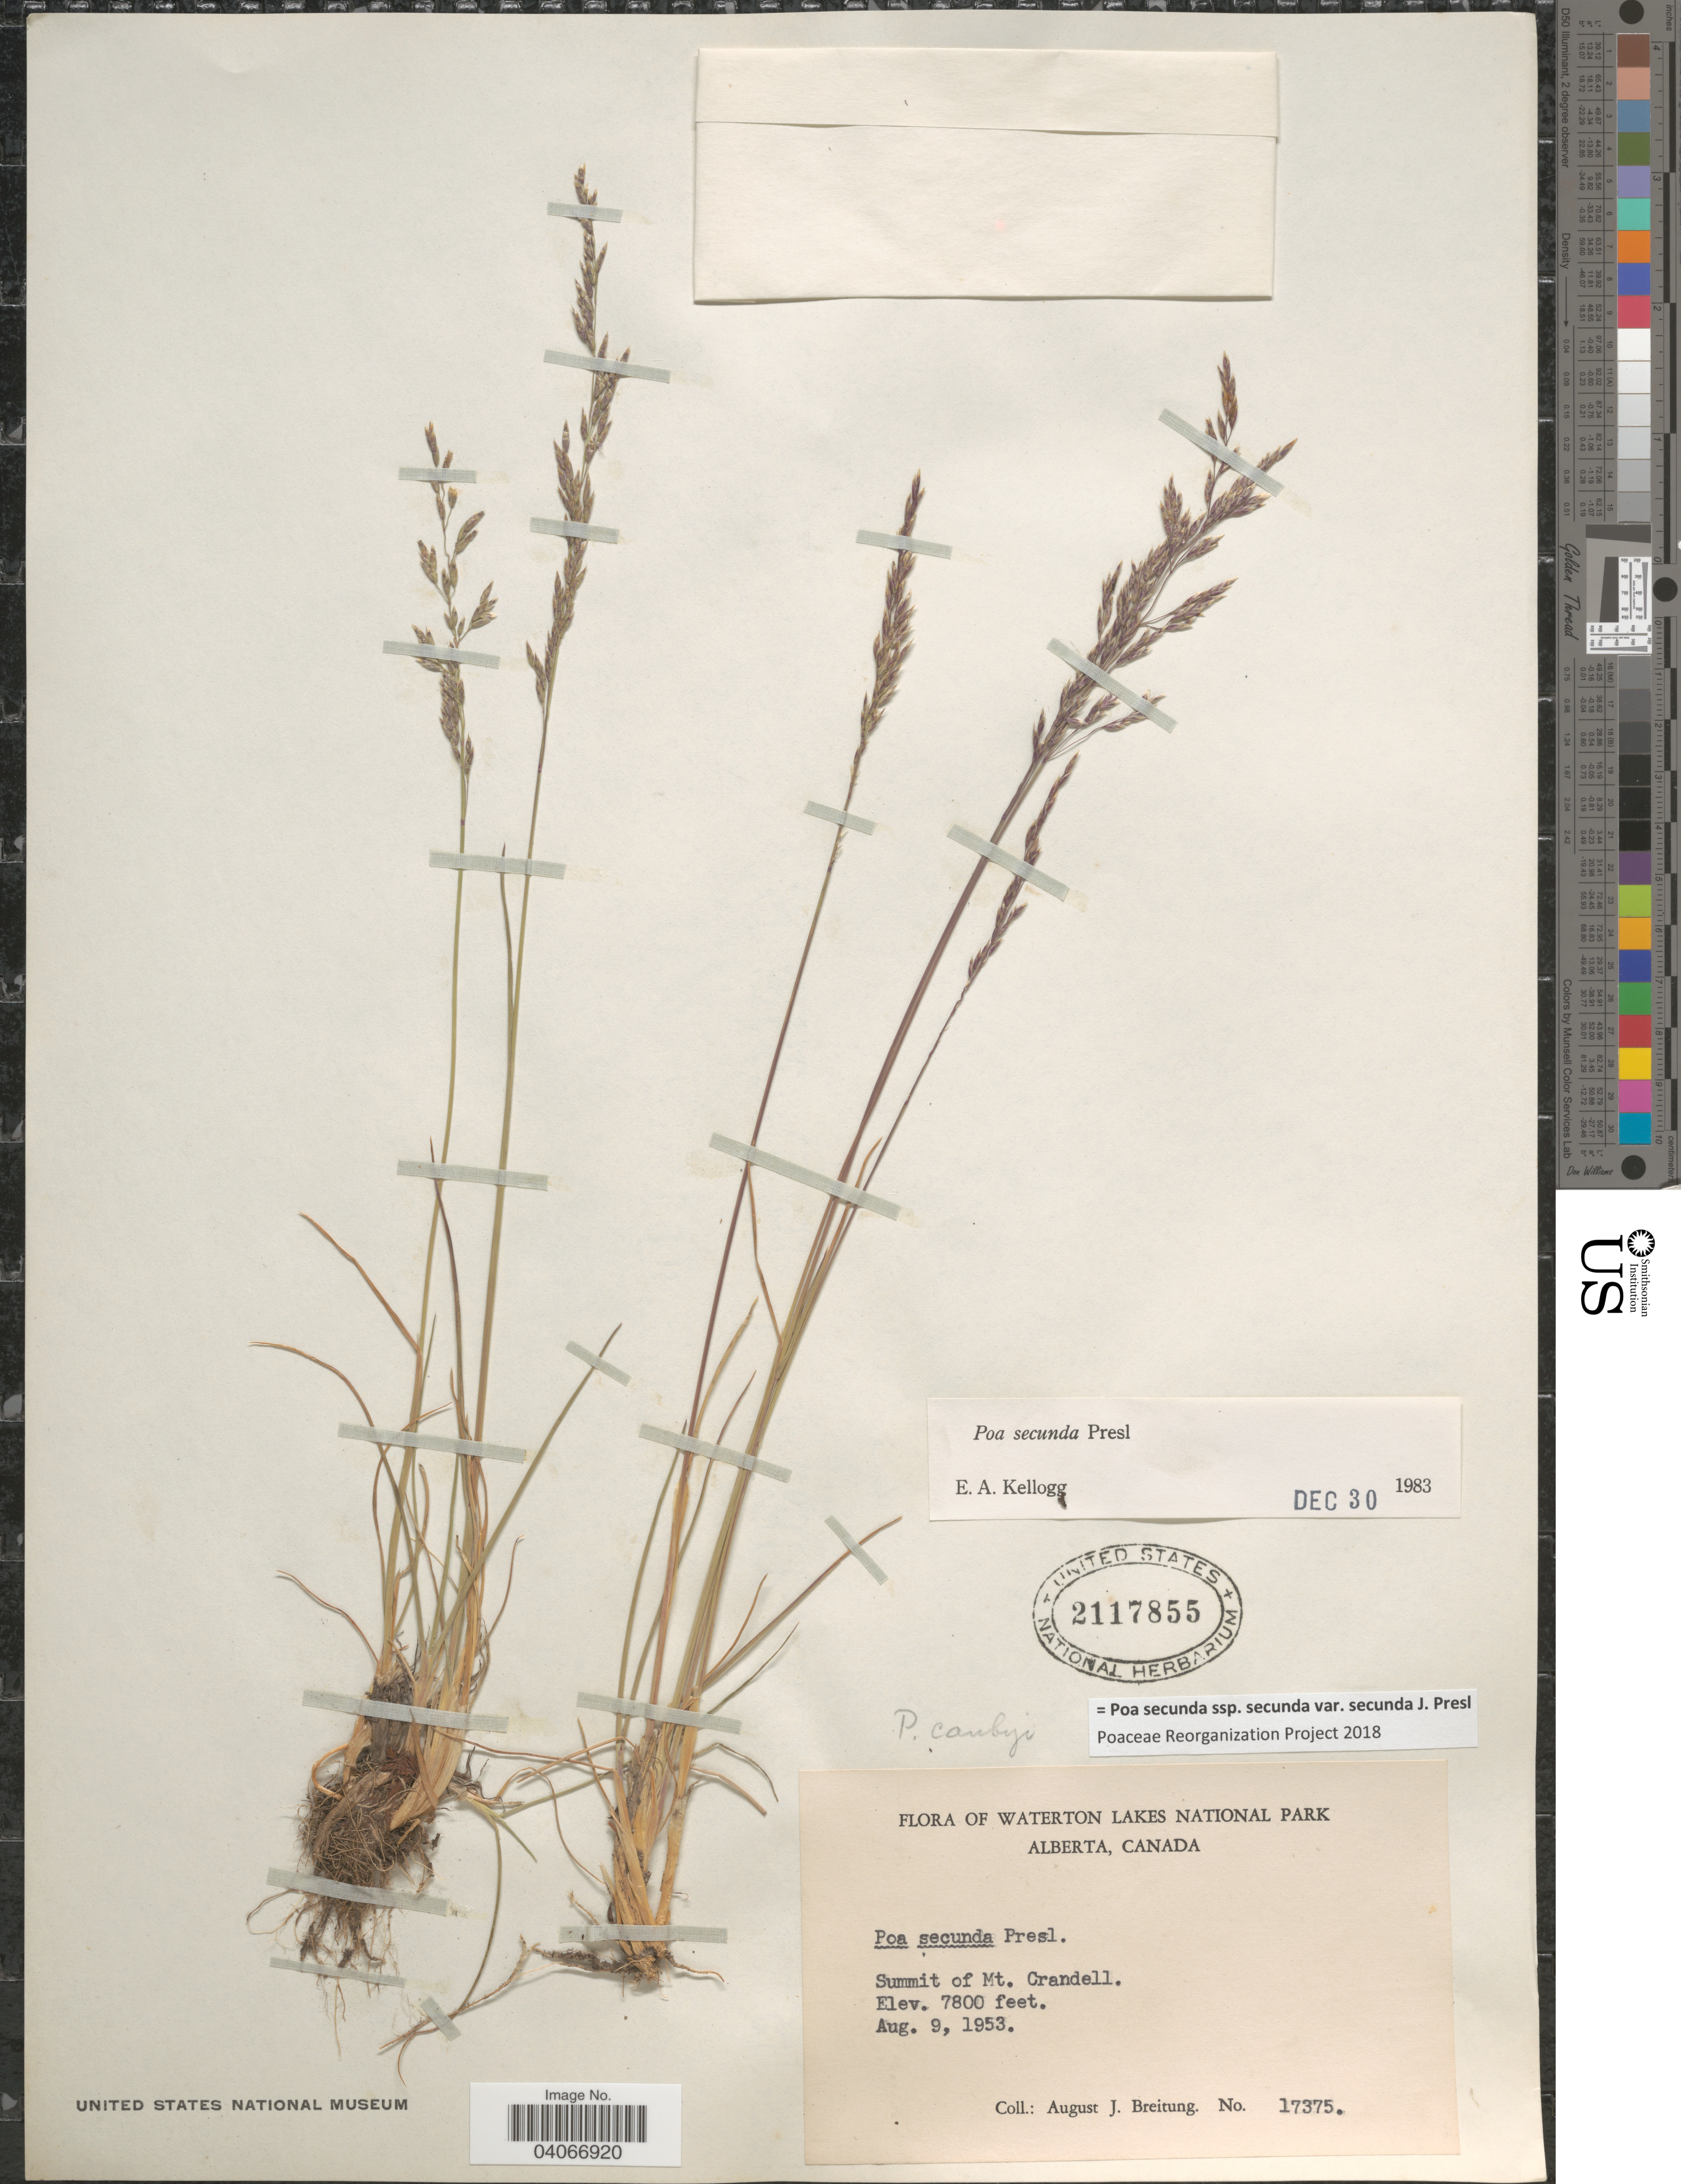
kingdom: Plantae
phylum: Tracheophyta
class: Liliopsida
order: Poales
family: Poaceae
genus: Poa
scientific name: Poa secunda subsp. secunda var. secunda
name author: J. Presl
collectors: A. Breitung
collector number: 17375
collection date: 1953-08-09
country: Canada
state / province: Alberta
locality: Waterton Lakes National Park. Summit of Mt. Crandell.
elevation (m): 2377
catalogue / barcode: US 2117855